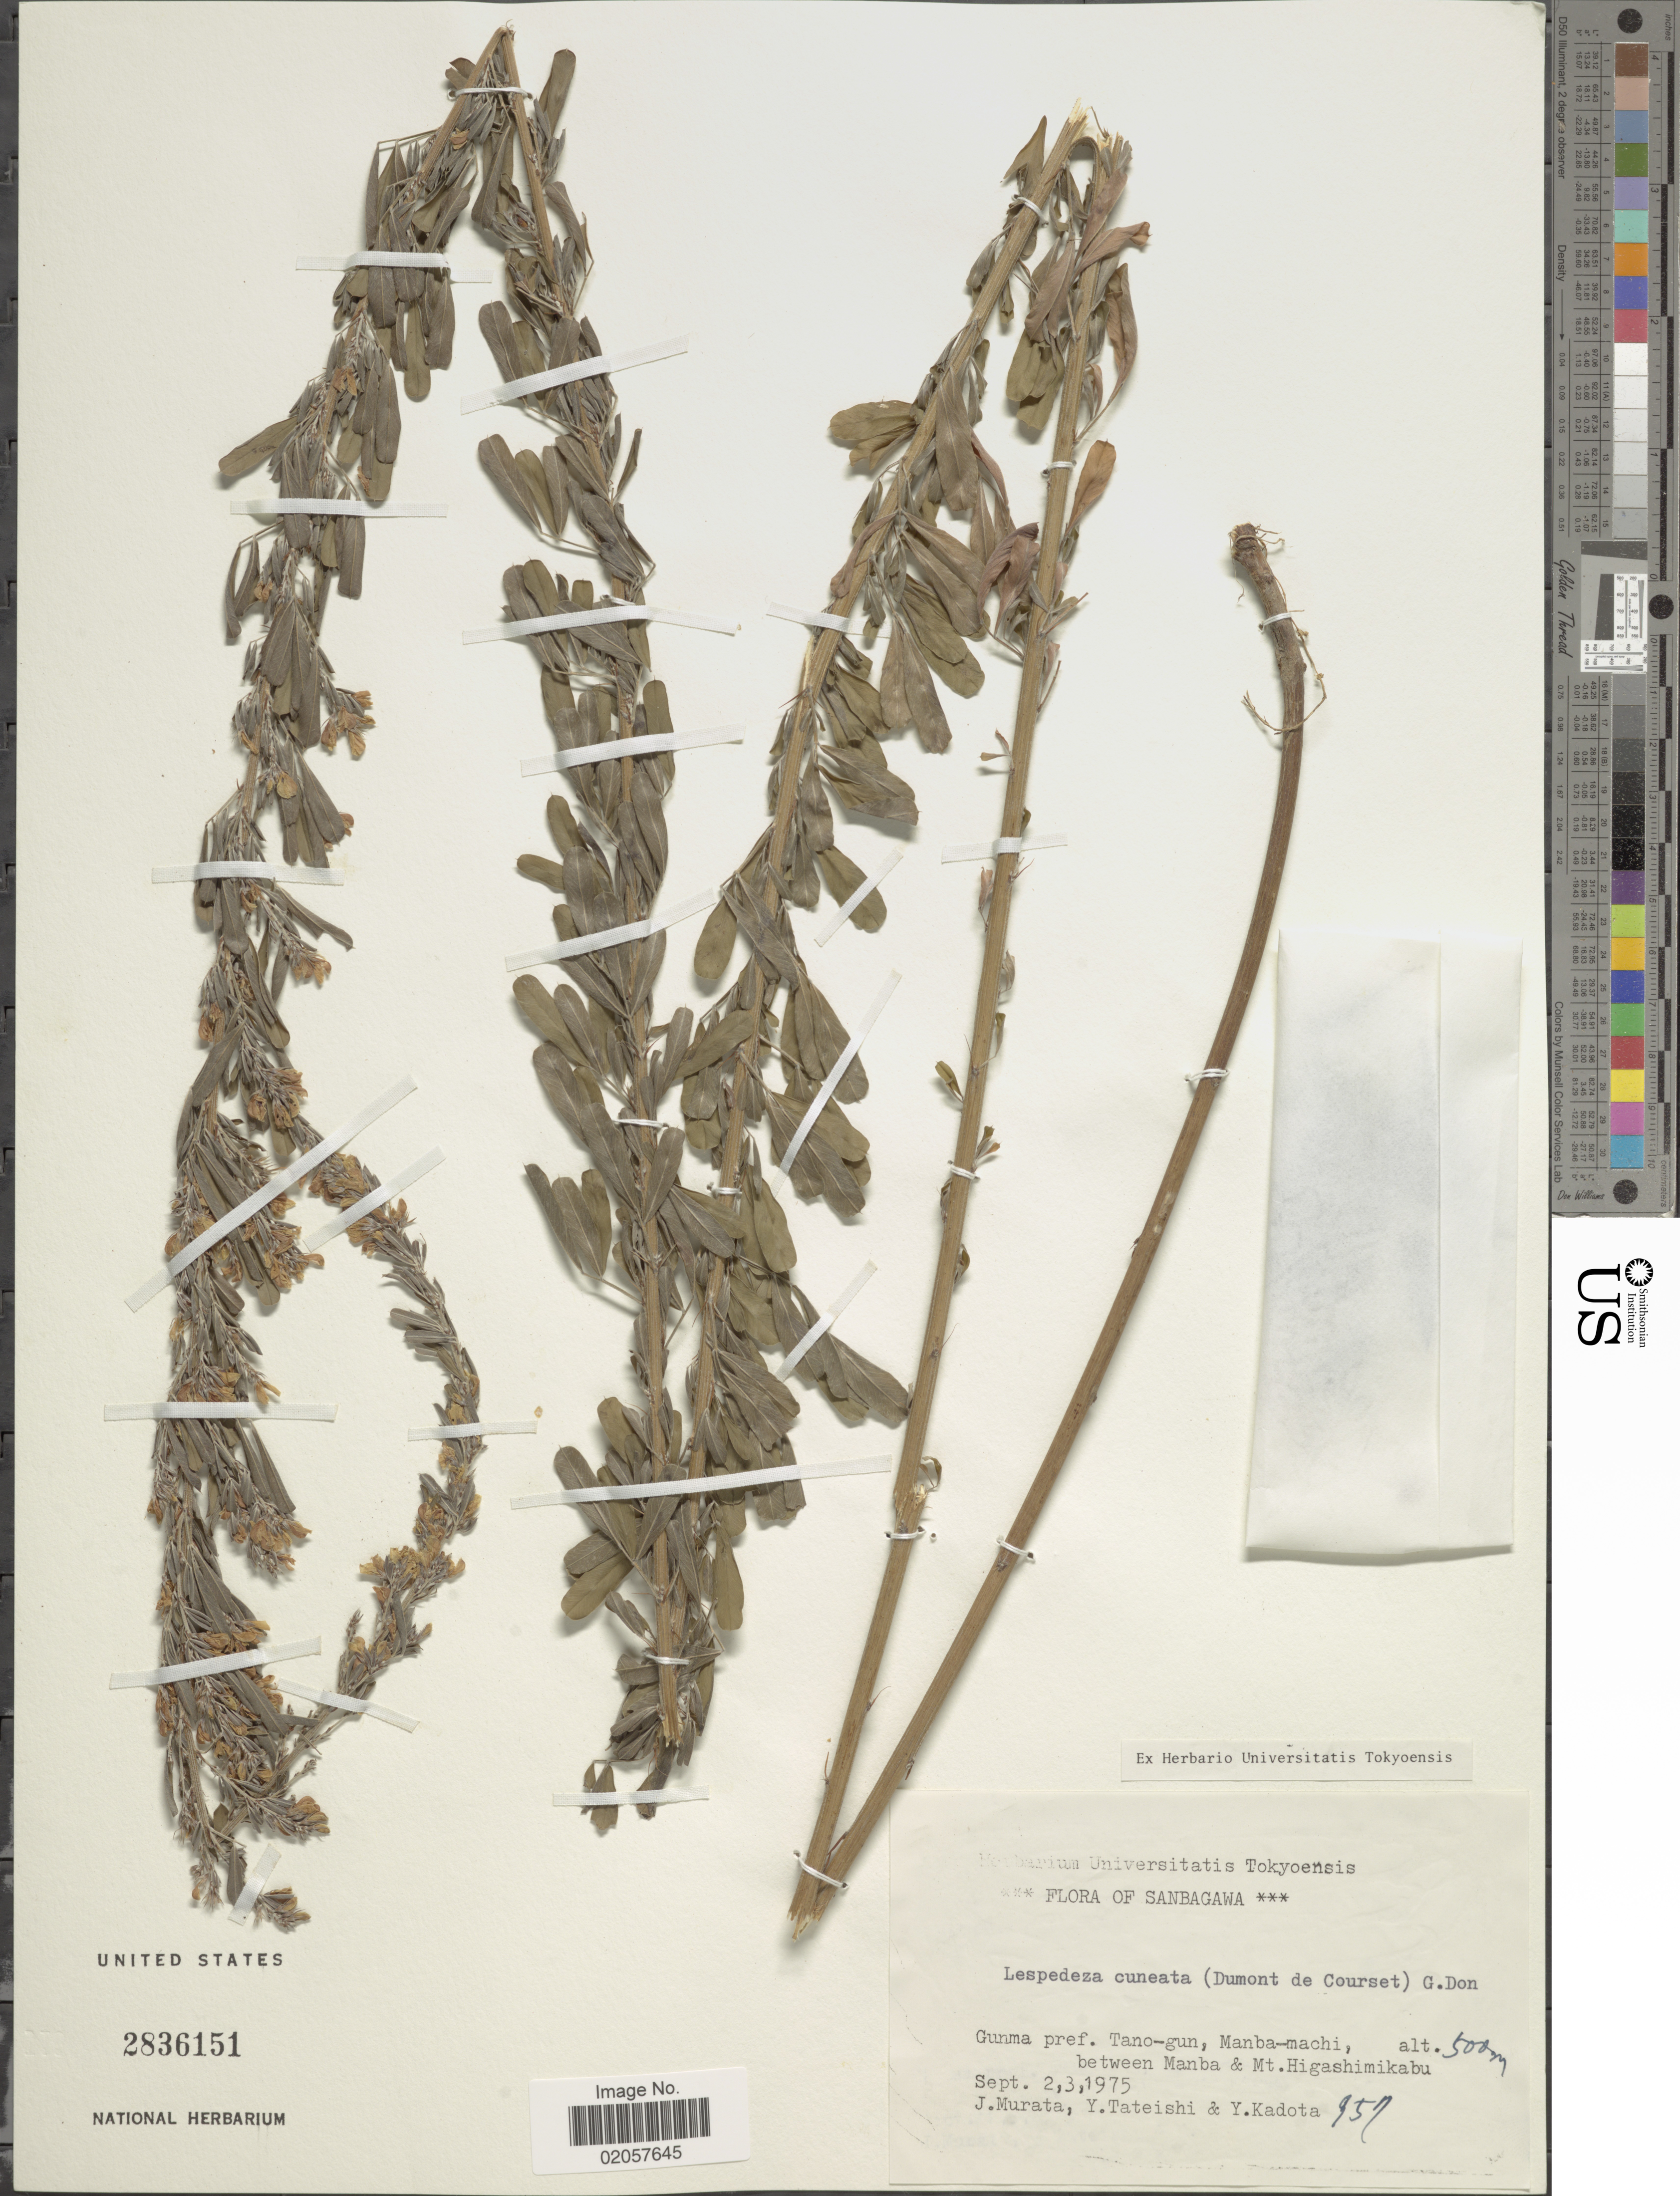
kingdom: Plantae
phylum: Tracheophyta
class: Magnoliopsida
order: Fabales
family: Fabaceae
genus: Lespedeza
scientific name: Lespedeza cuneata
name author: (Dum. Cours.) G. Don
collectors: J. Murata, Y. Tateishi & Y. Kadota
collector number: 957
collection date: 1975-09-02/1975-09-03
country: Japan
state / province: Gunma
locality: Tano-gun, Manba-machi, between Manba & Mt. Higashimikabu, Sanbagawa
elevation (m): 500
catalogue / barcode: US 2836151